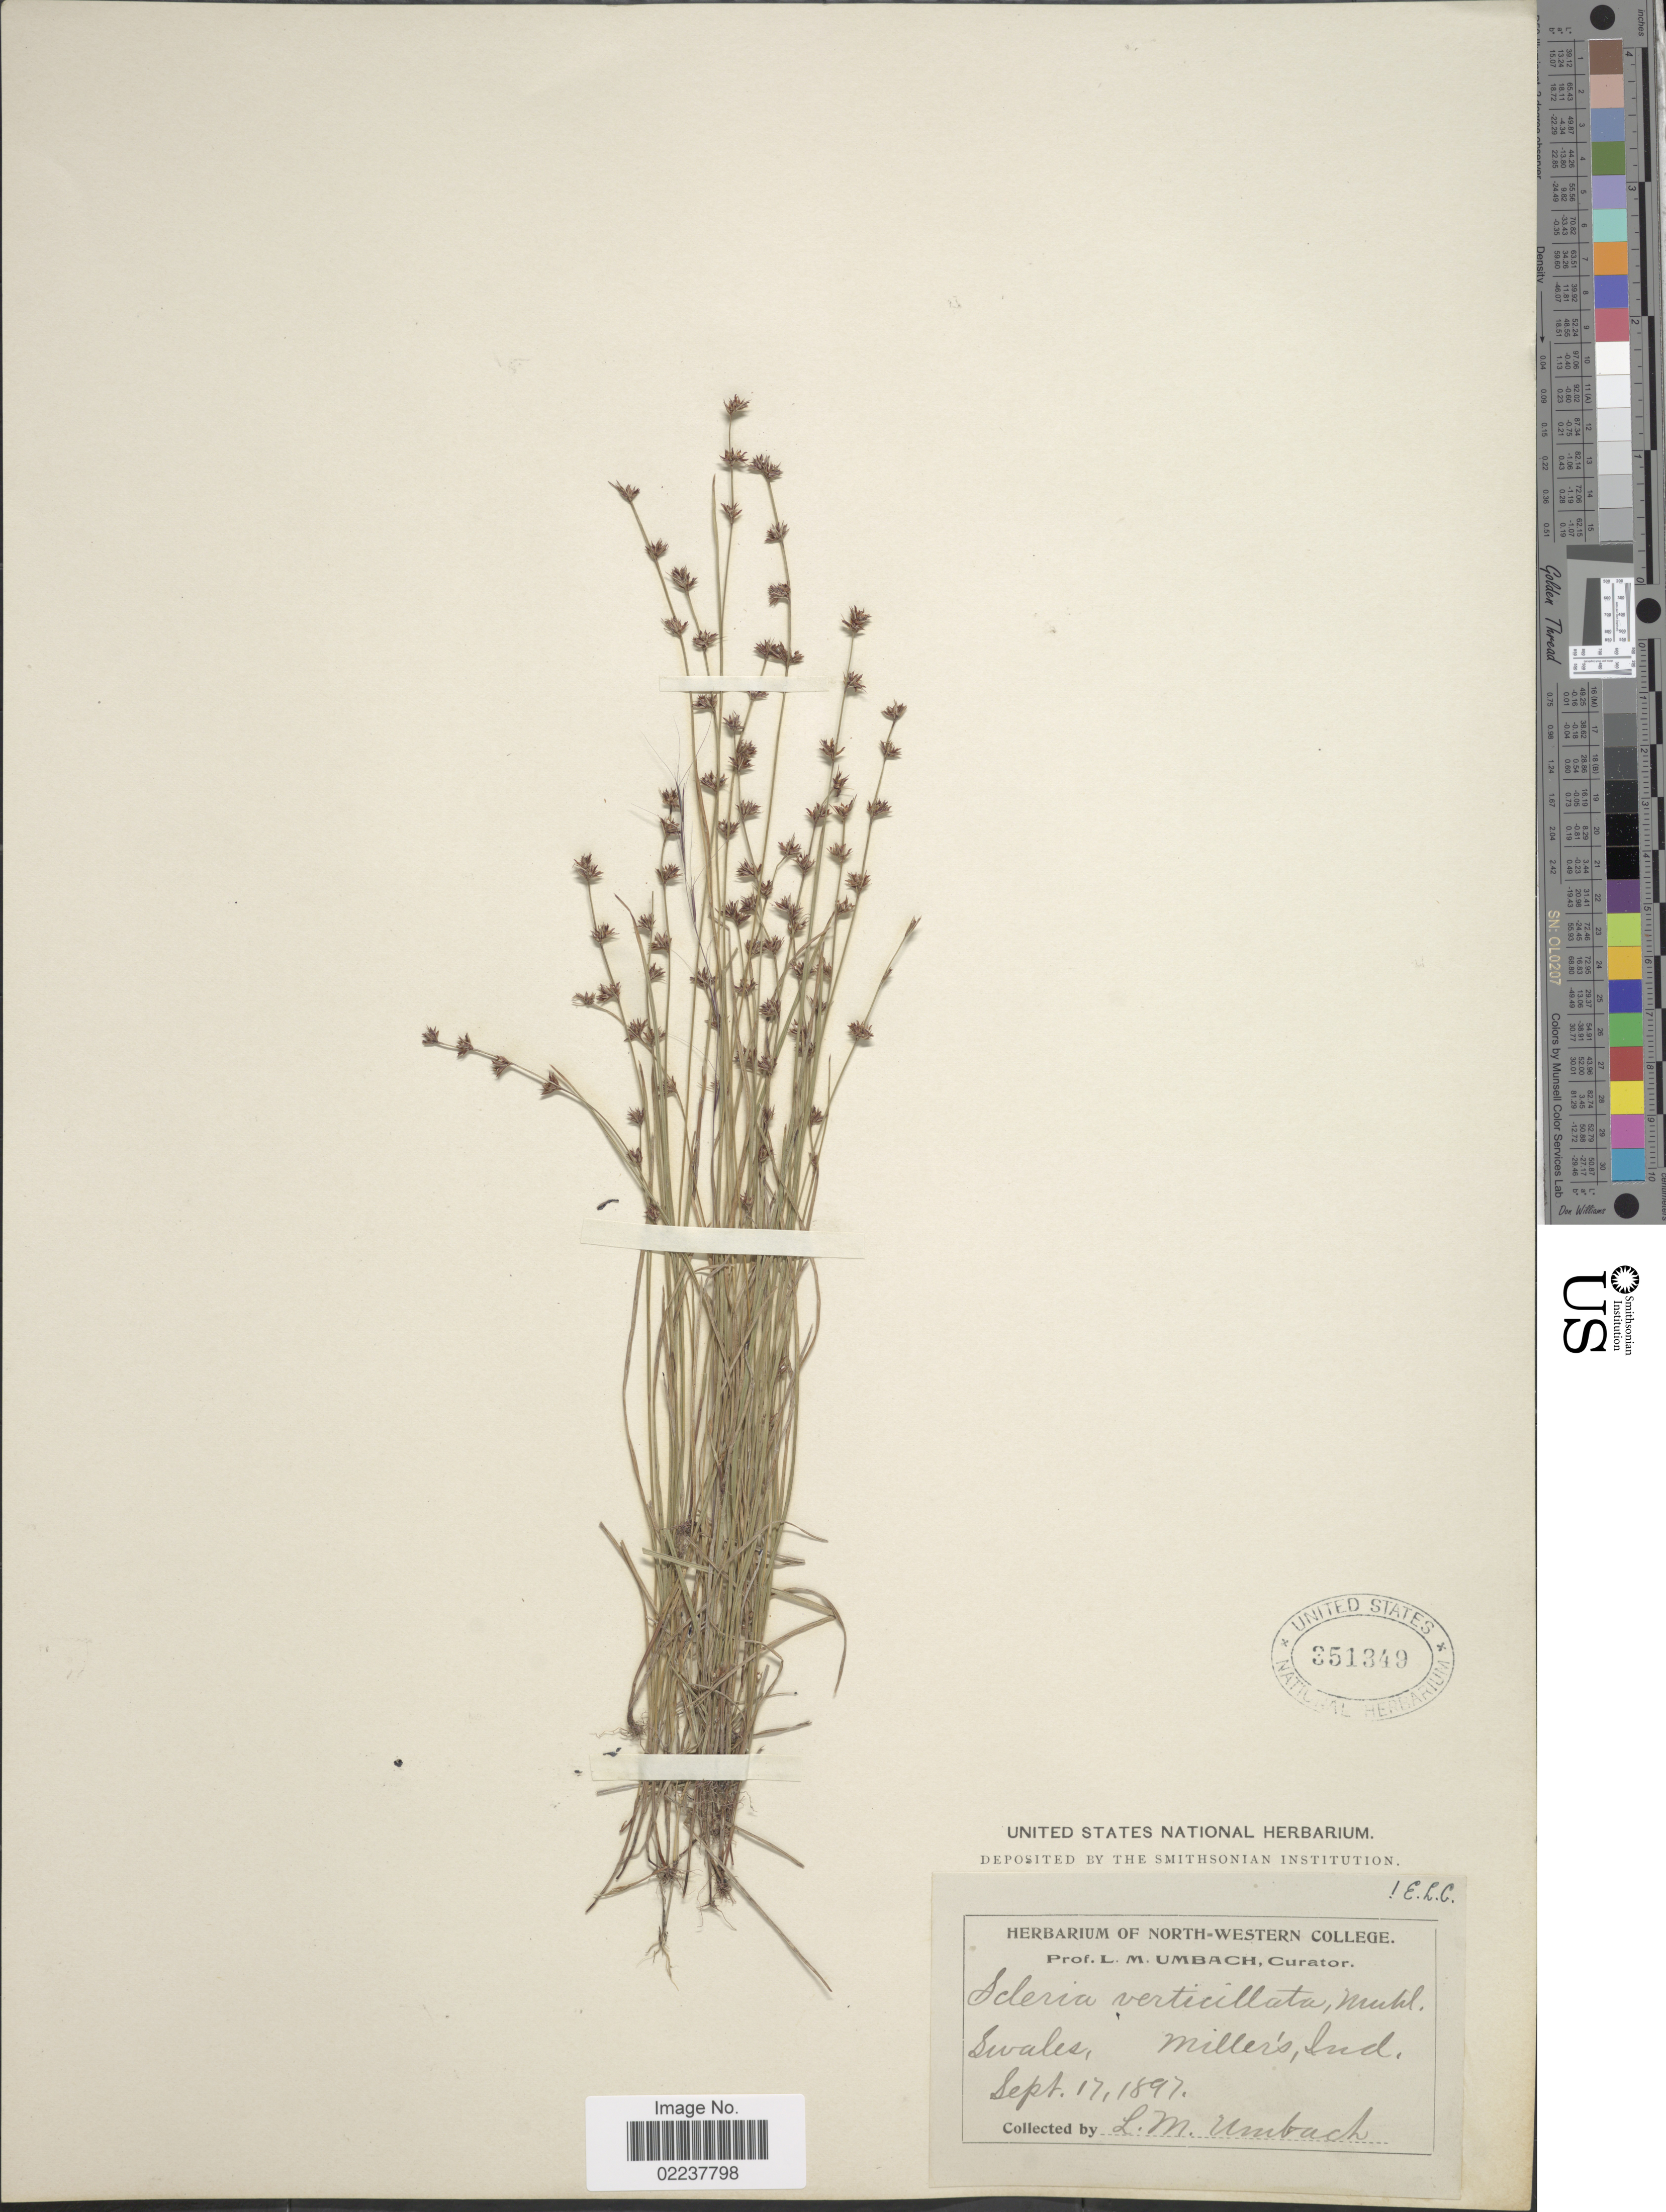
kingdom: Plantae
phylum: Tracheophyta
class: Liliopsida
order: Poales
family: Cyperaceae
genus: Scleria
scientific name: Scleria verticillata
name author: Muhl. ex Willd.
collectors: L. M. Umbach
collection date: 1897-09-17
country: United States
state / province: Indiana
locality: Miller's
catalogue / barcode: US 351349